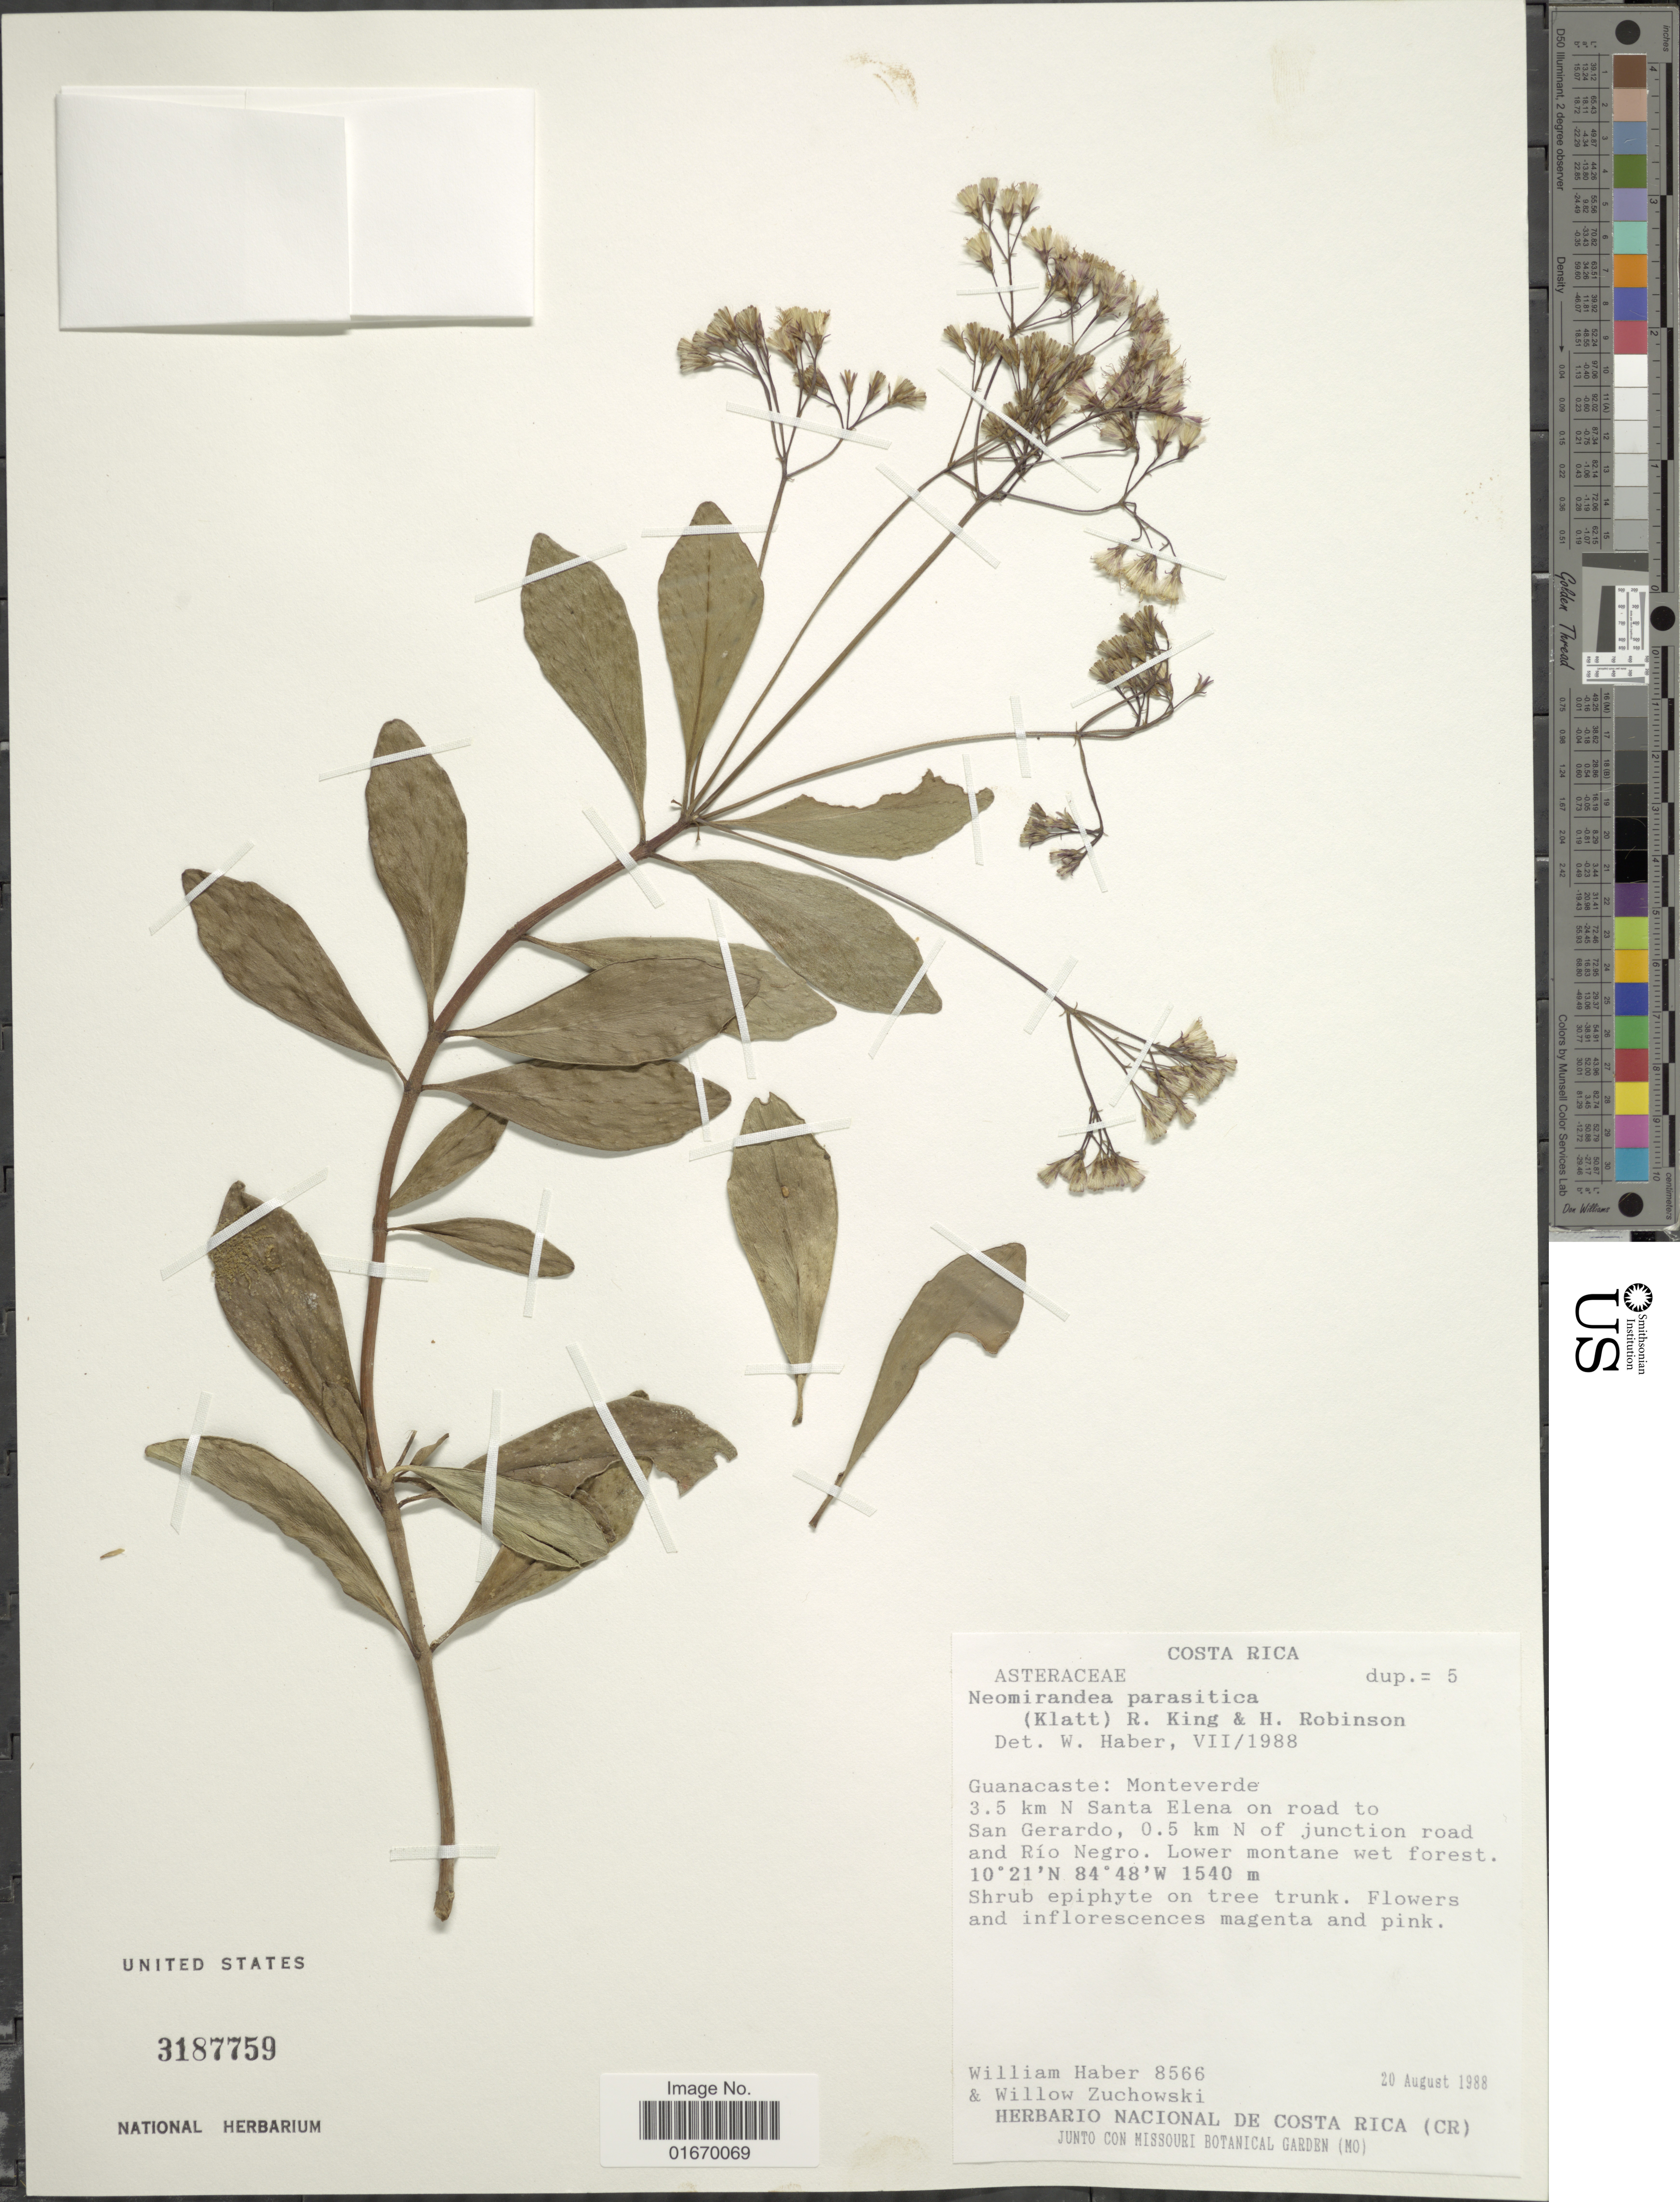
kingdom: Plantae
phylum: Tracheophyta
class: Magnoliopsida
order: Asterales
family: Asteraceae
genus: Neomirandea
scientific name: Neomirandea parasitica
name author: (Klatt) R.M. King & H. Rob.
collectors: W. Haber & W. Zuchowski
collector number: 8566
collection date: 1988-08-20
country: Costa Rica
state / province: Guanacaste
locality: Monteverde, 3.5 km N Santa Elena on road to San Gerardo, 0.5 km N of junction road and Rio Negro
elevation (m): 1540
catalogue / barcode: US 3187759